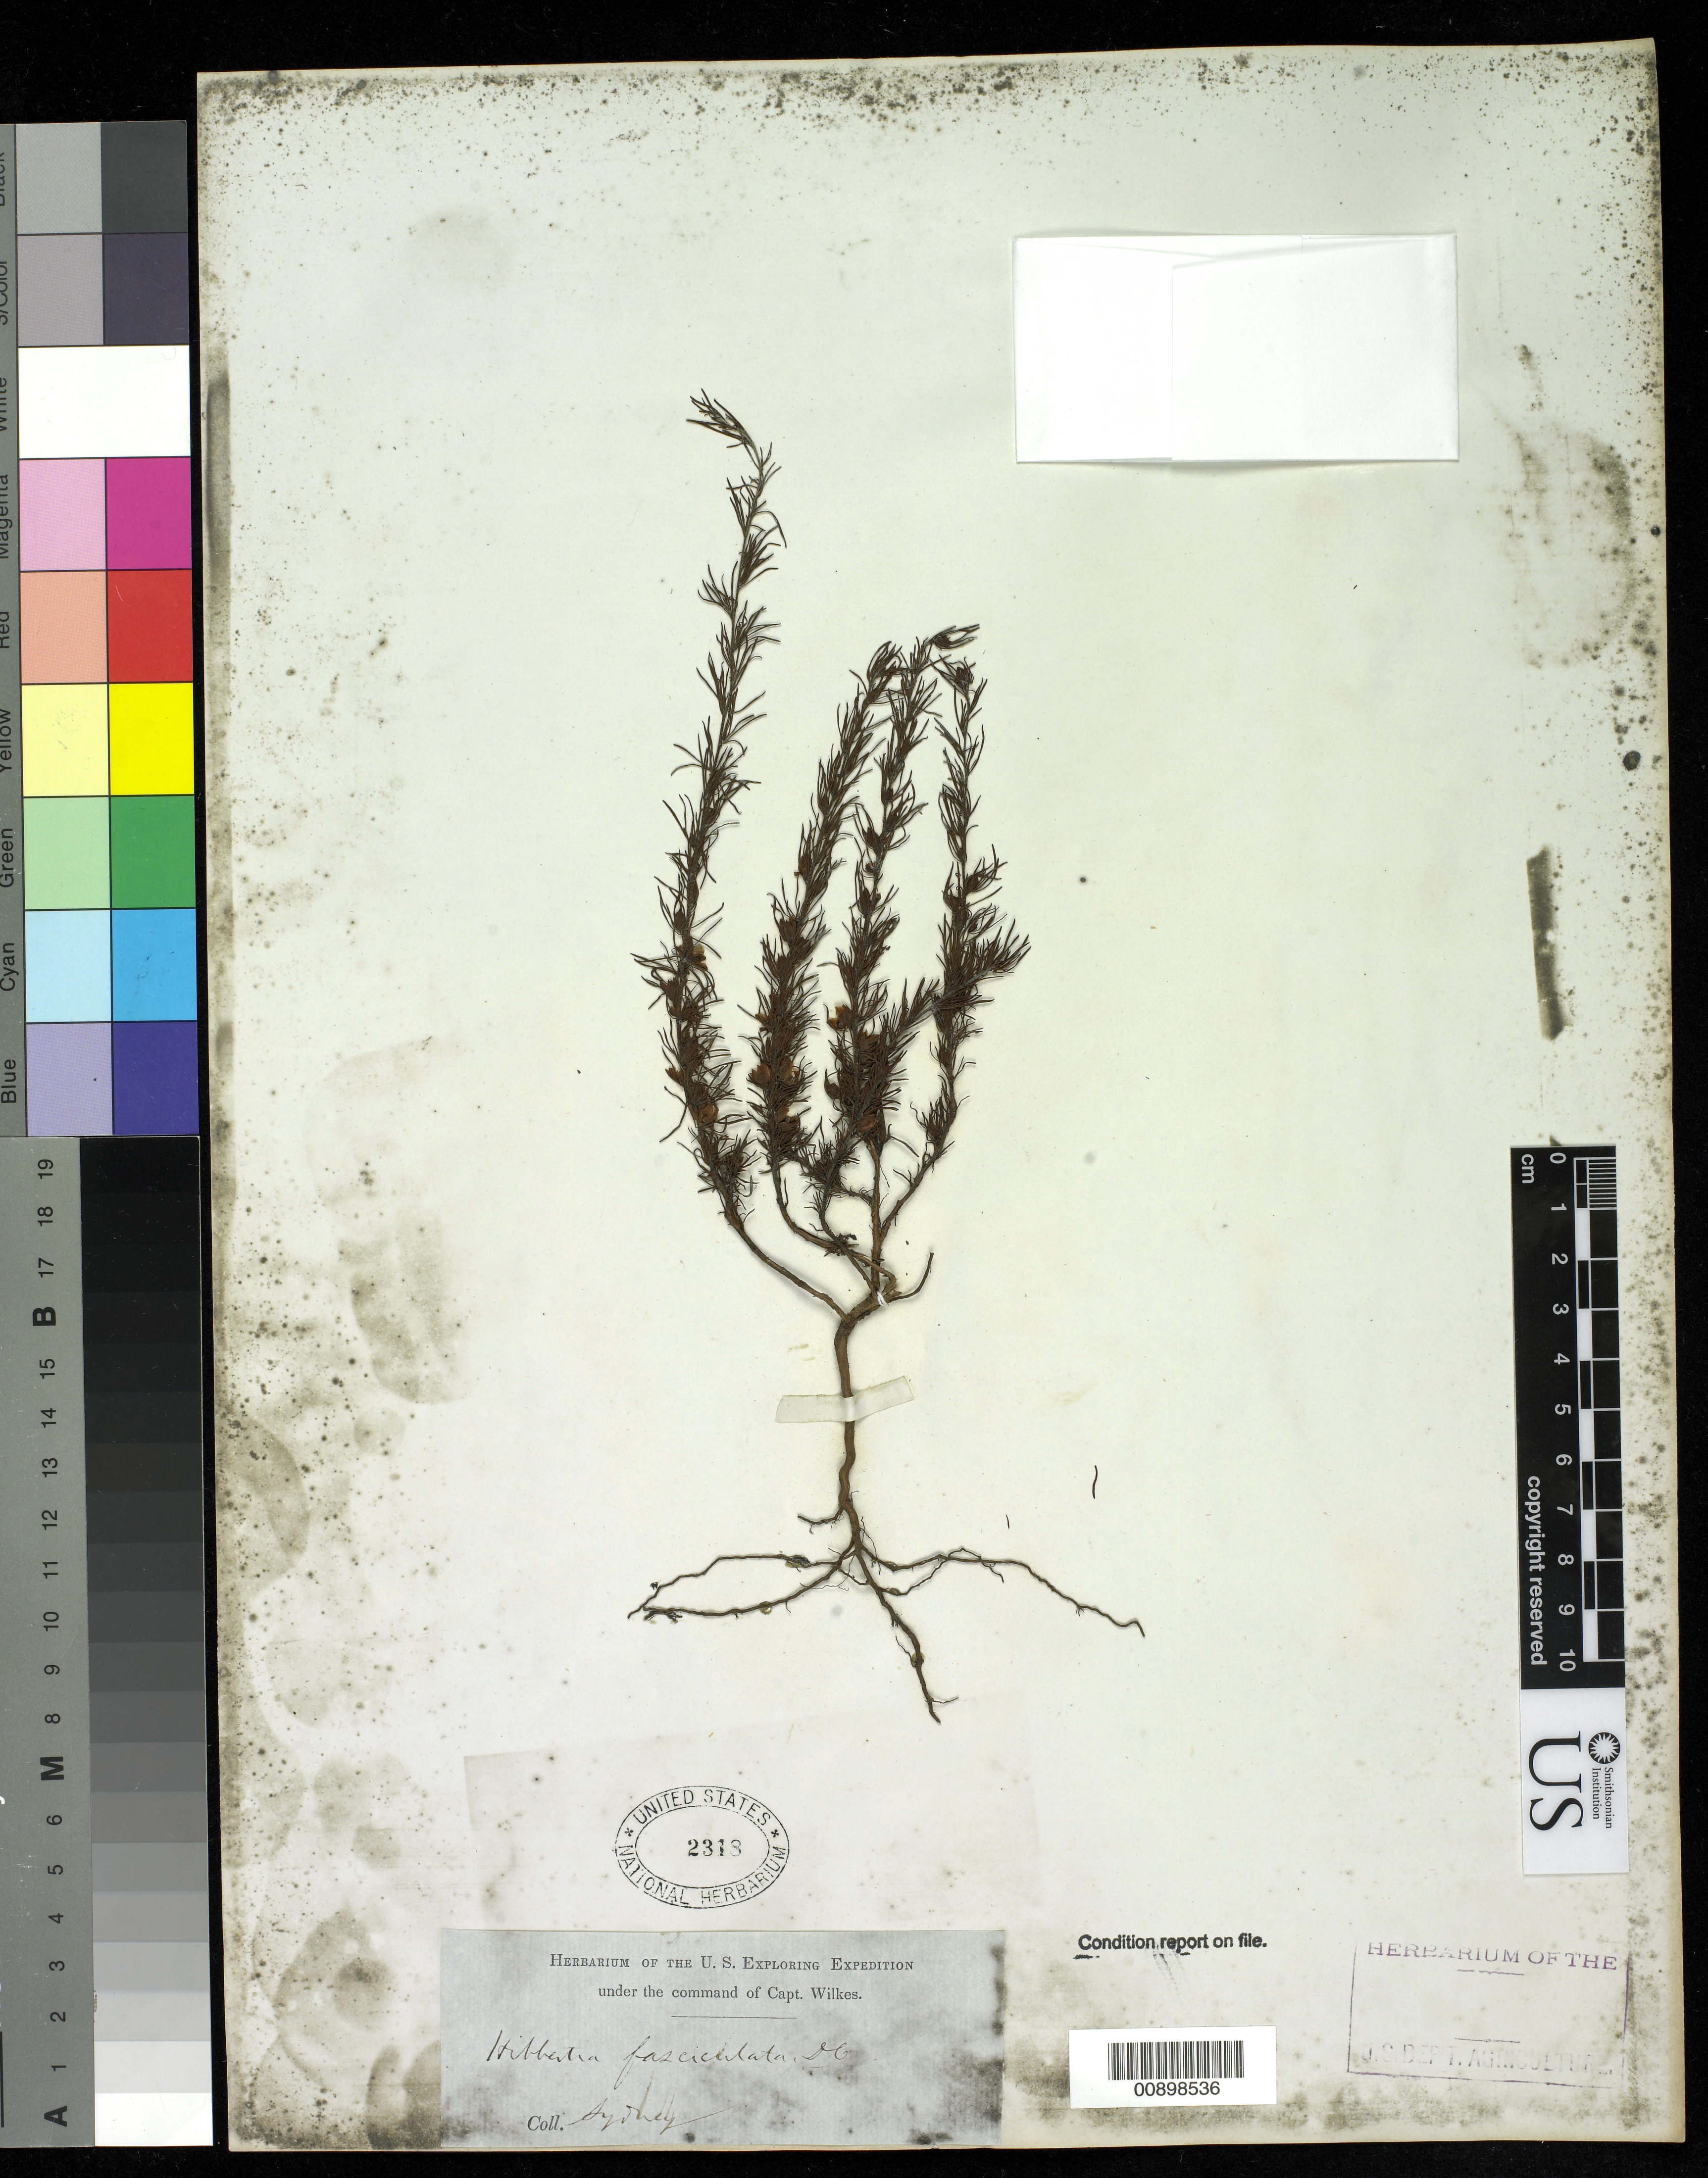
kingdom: Plantae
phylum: Tracheophyta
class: Magnoliopsida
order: Dilleniales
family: Dilleniaceae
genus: Hibbertia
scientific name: Hibbertia fasciculata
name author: R. Br. ex DC.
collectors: Wilkes Explor. Exped.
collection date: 1838/1842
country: Australia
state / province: New South Wales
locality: Sydney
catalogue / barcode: US 2318